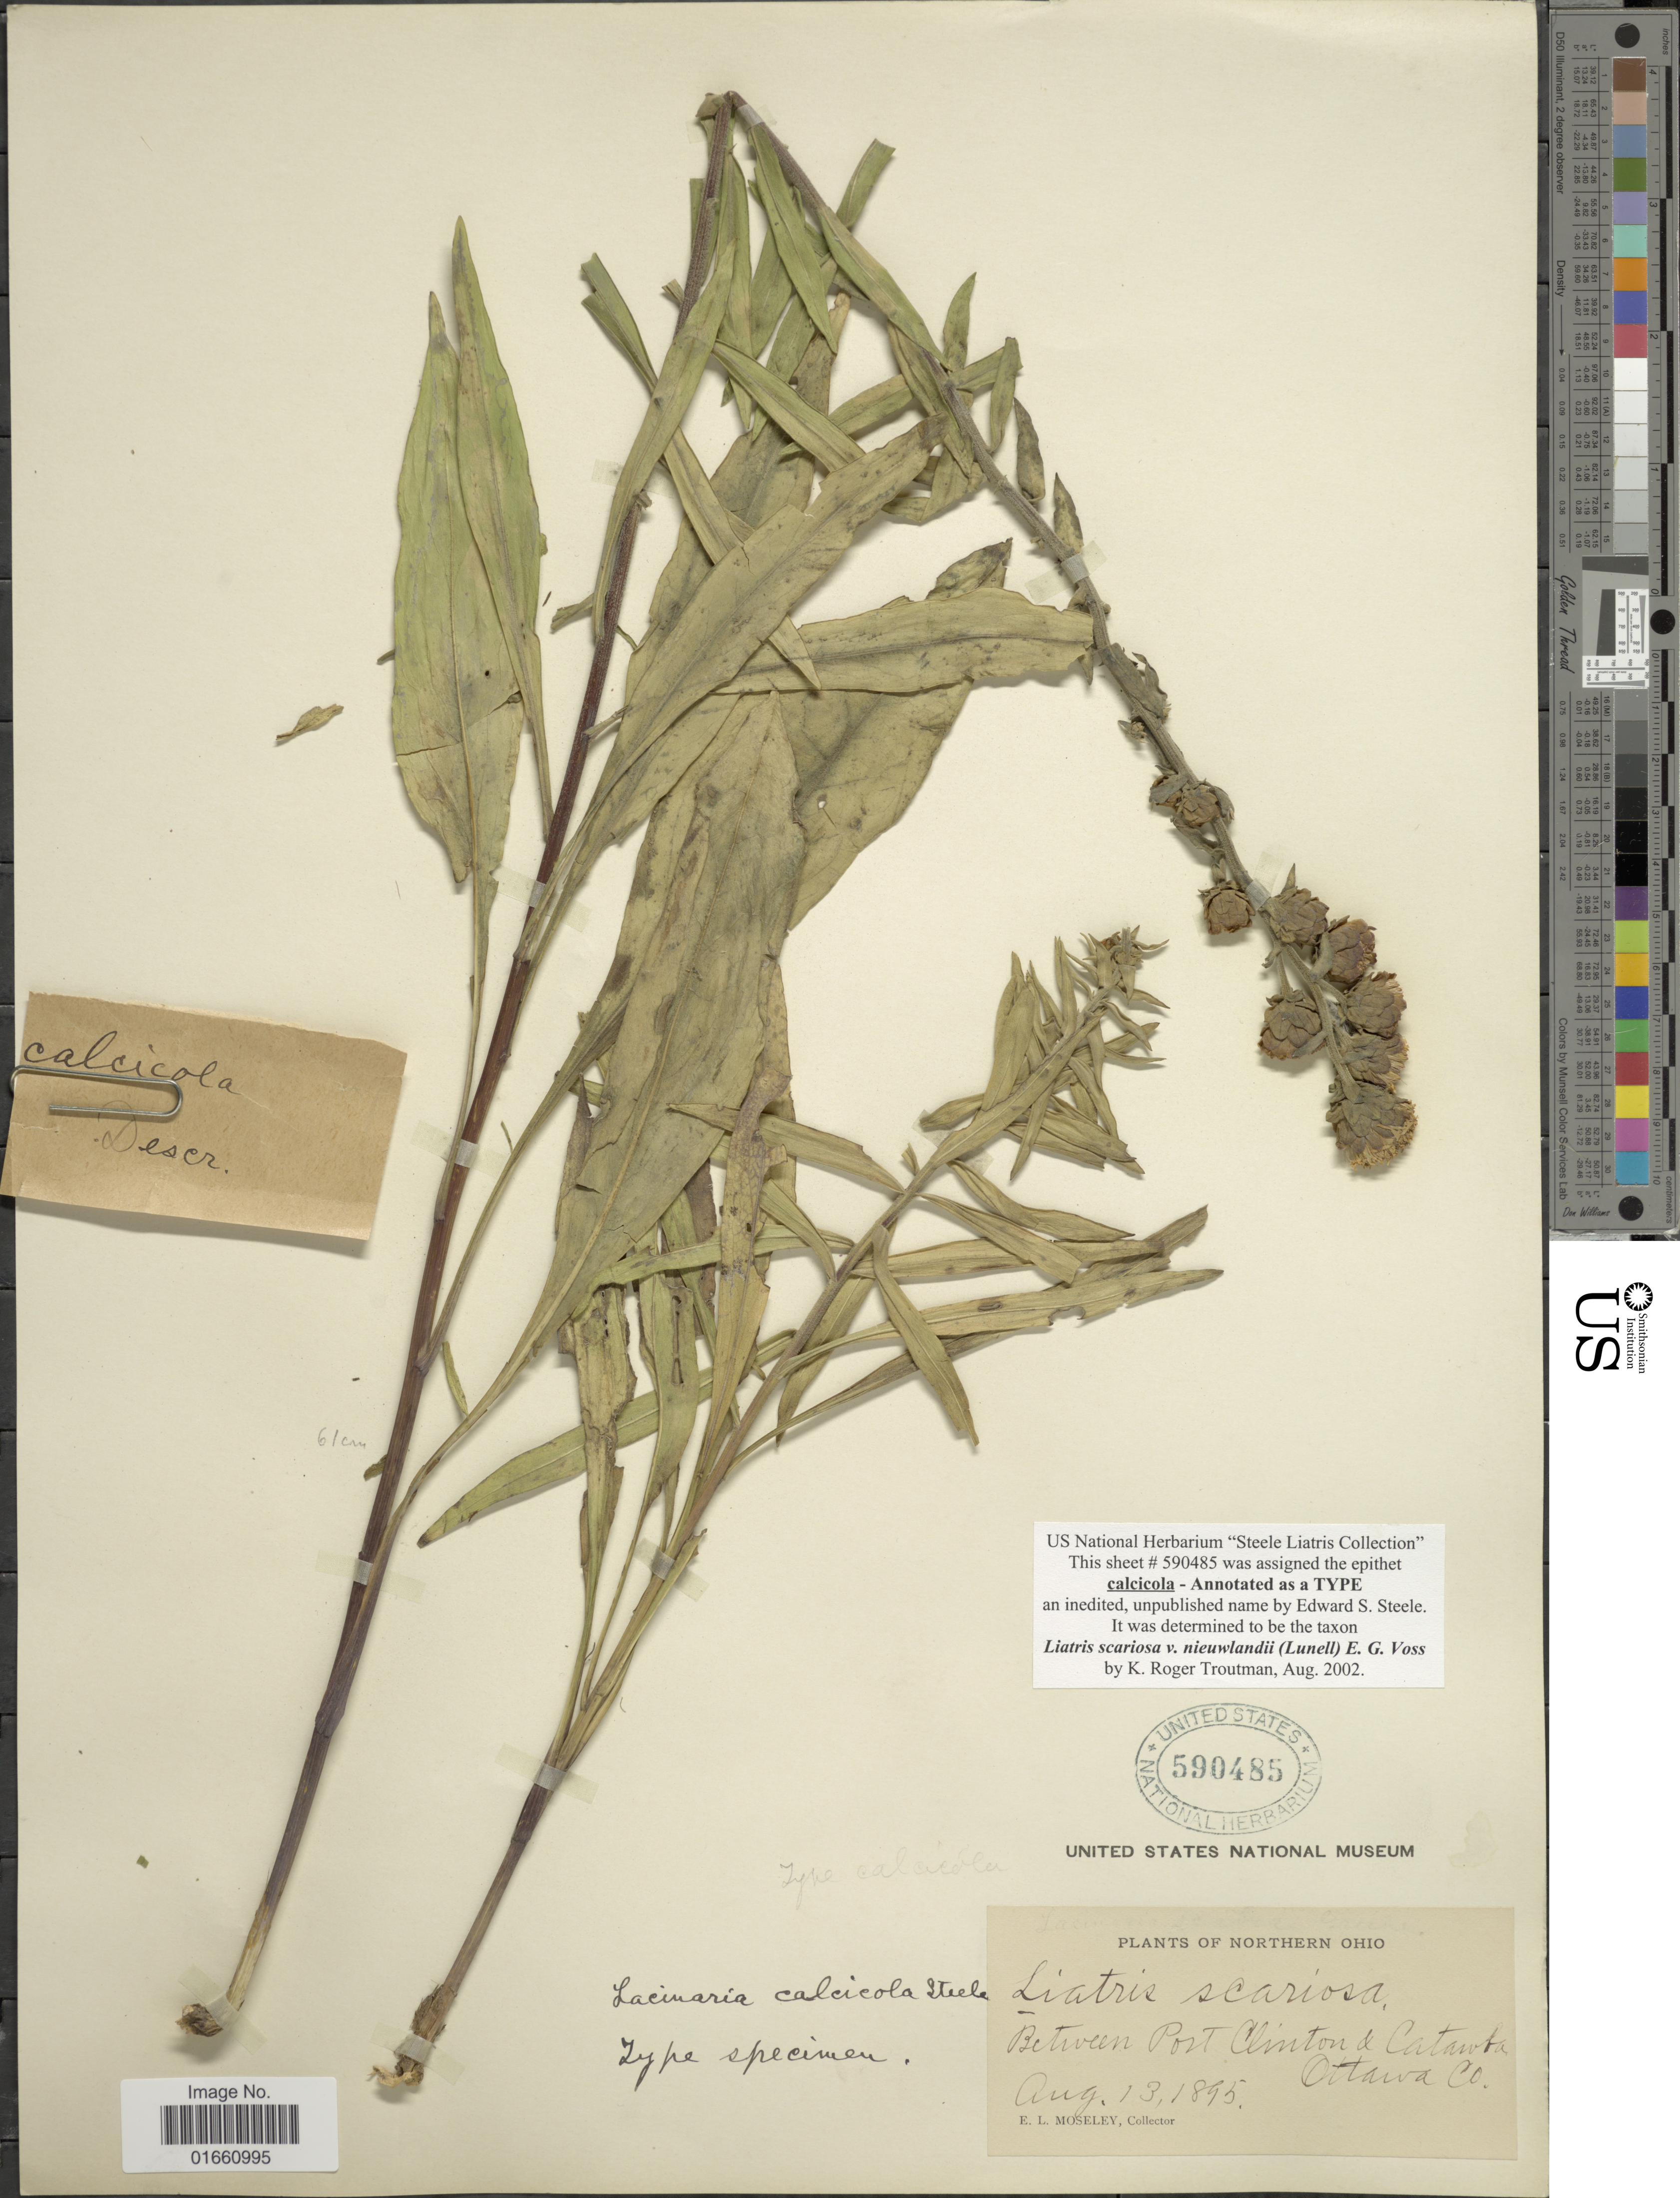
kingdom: Plantae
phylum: Tracheophyta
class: Magnoliopsida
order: Asterales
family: Asteraceae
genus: Liatris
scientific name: Liatris scariosa var. nieuwlandii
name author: (Lunell) E.G. Voss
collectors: E. Moseley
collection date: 1895-08-13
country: United States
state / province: Ohio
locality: Northern Ohio, Between Port Clinton & Catawba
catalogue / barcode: US 590485